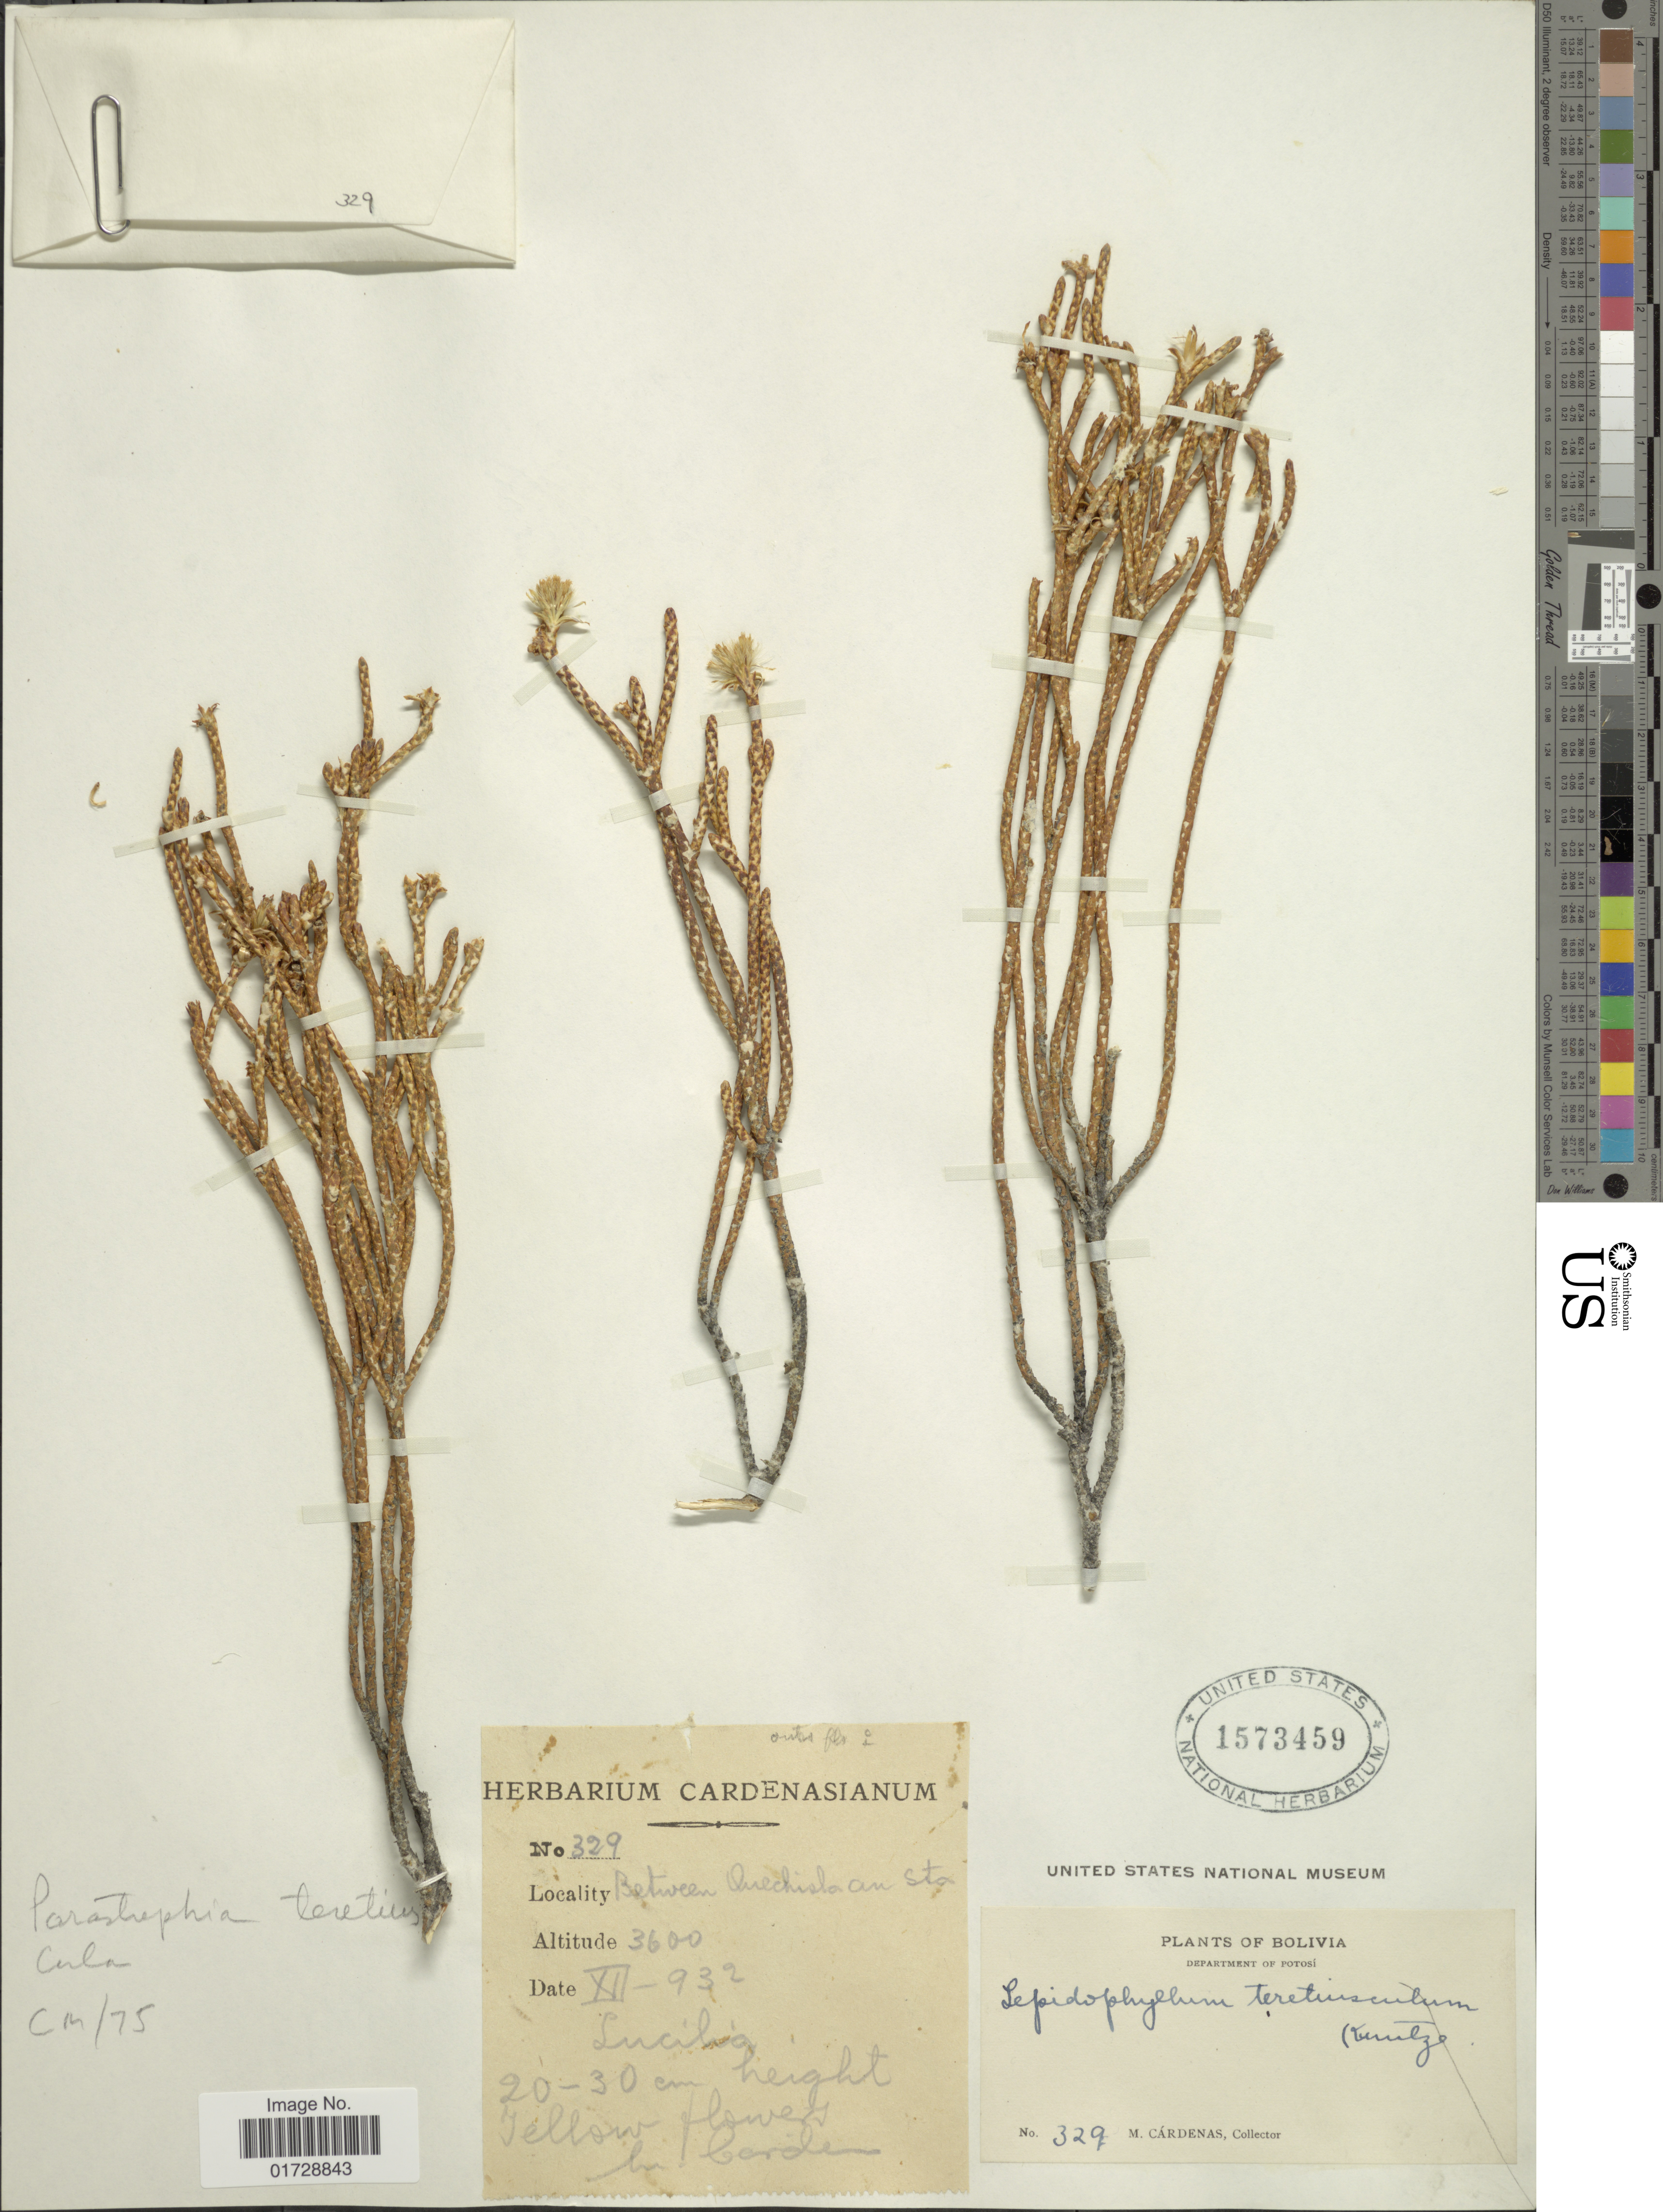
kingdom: Plantae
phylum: Tracheophyta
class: Magnoliopsida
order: Asterales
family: Asteraceae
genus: Parastrephia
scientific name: Parastrephia teretiuscula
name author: (Kuntze) Cabrera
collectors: M. Cárdenas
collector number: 329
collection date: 1932-12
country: Bolivia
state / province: Potosi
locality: Between Quechisla an Sta.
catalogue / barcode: US 1573459